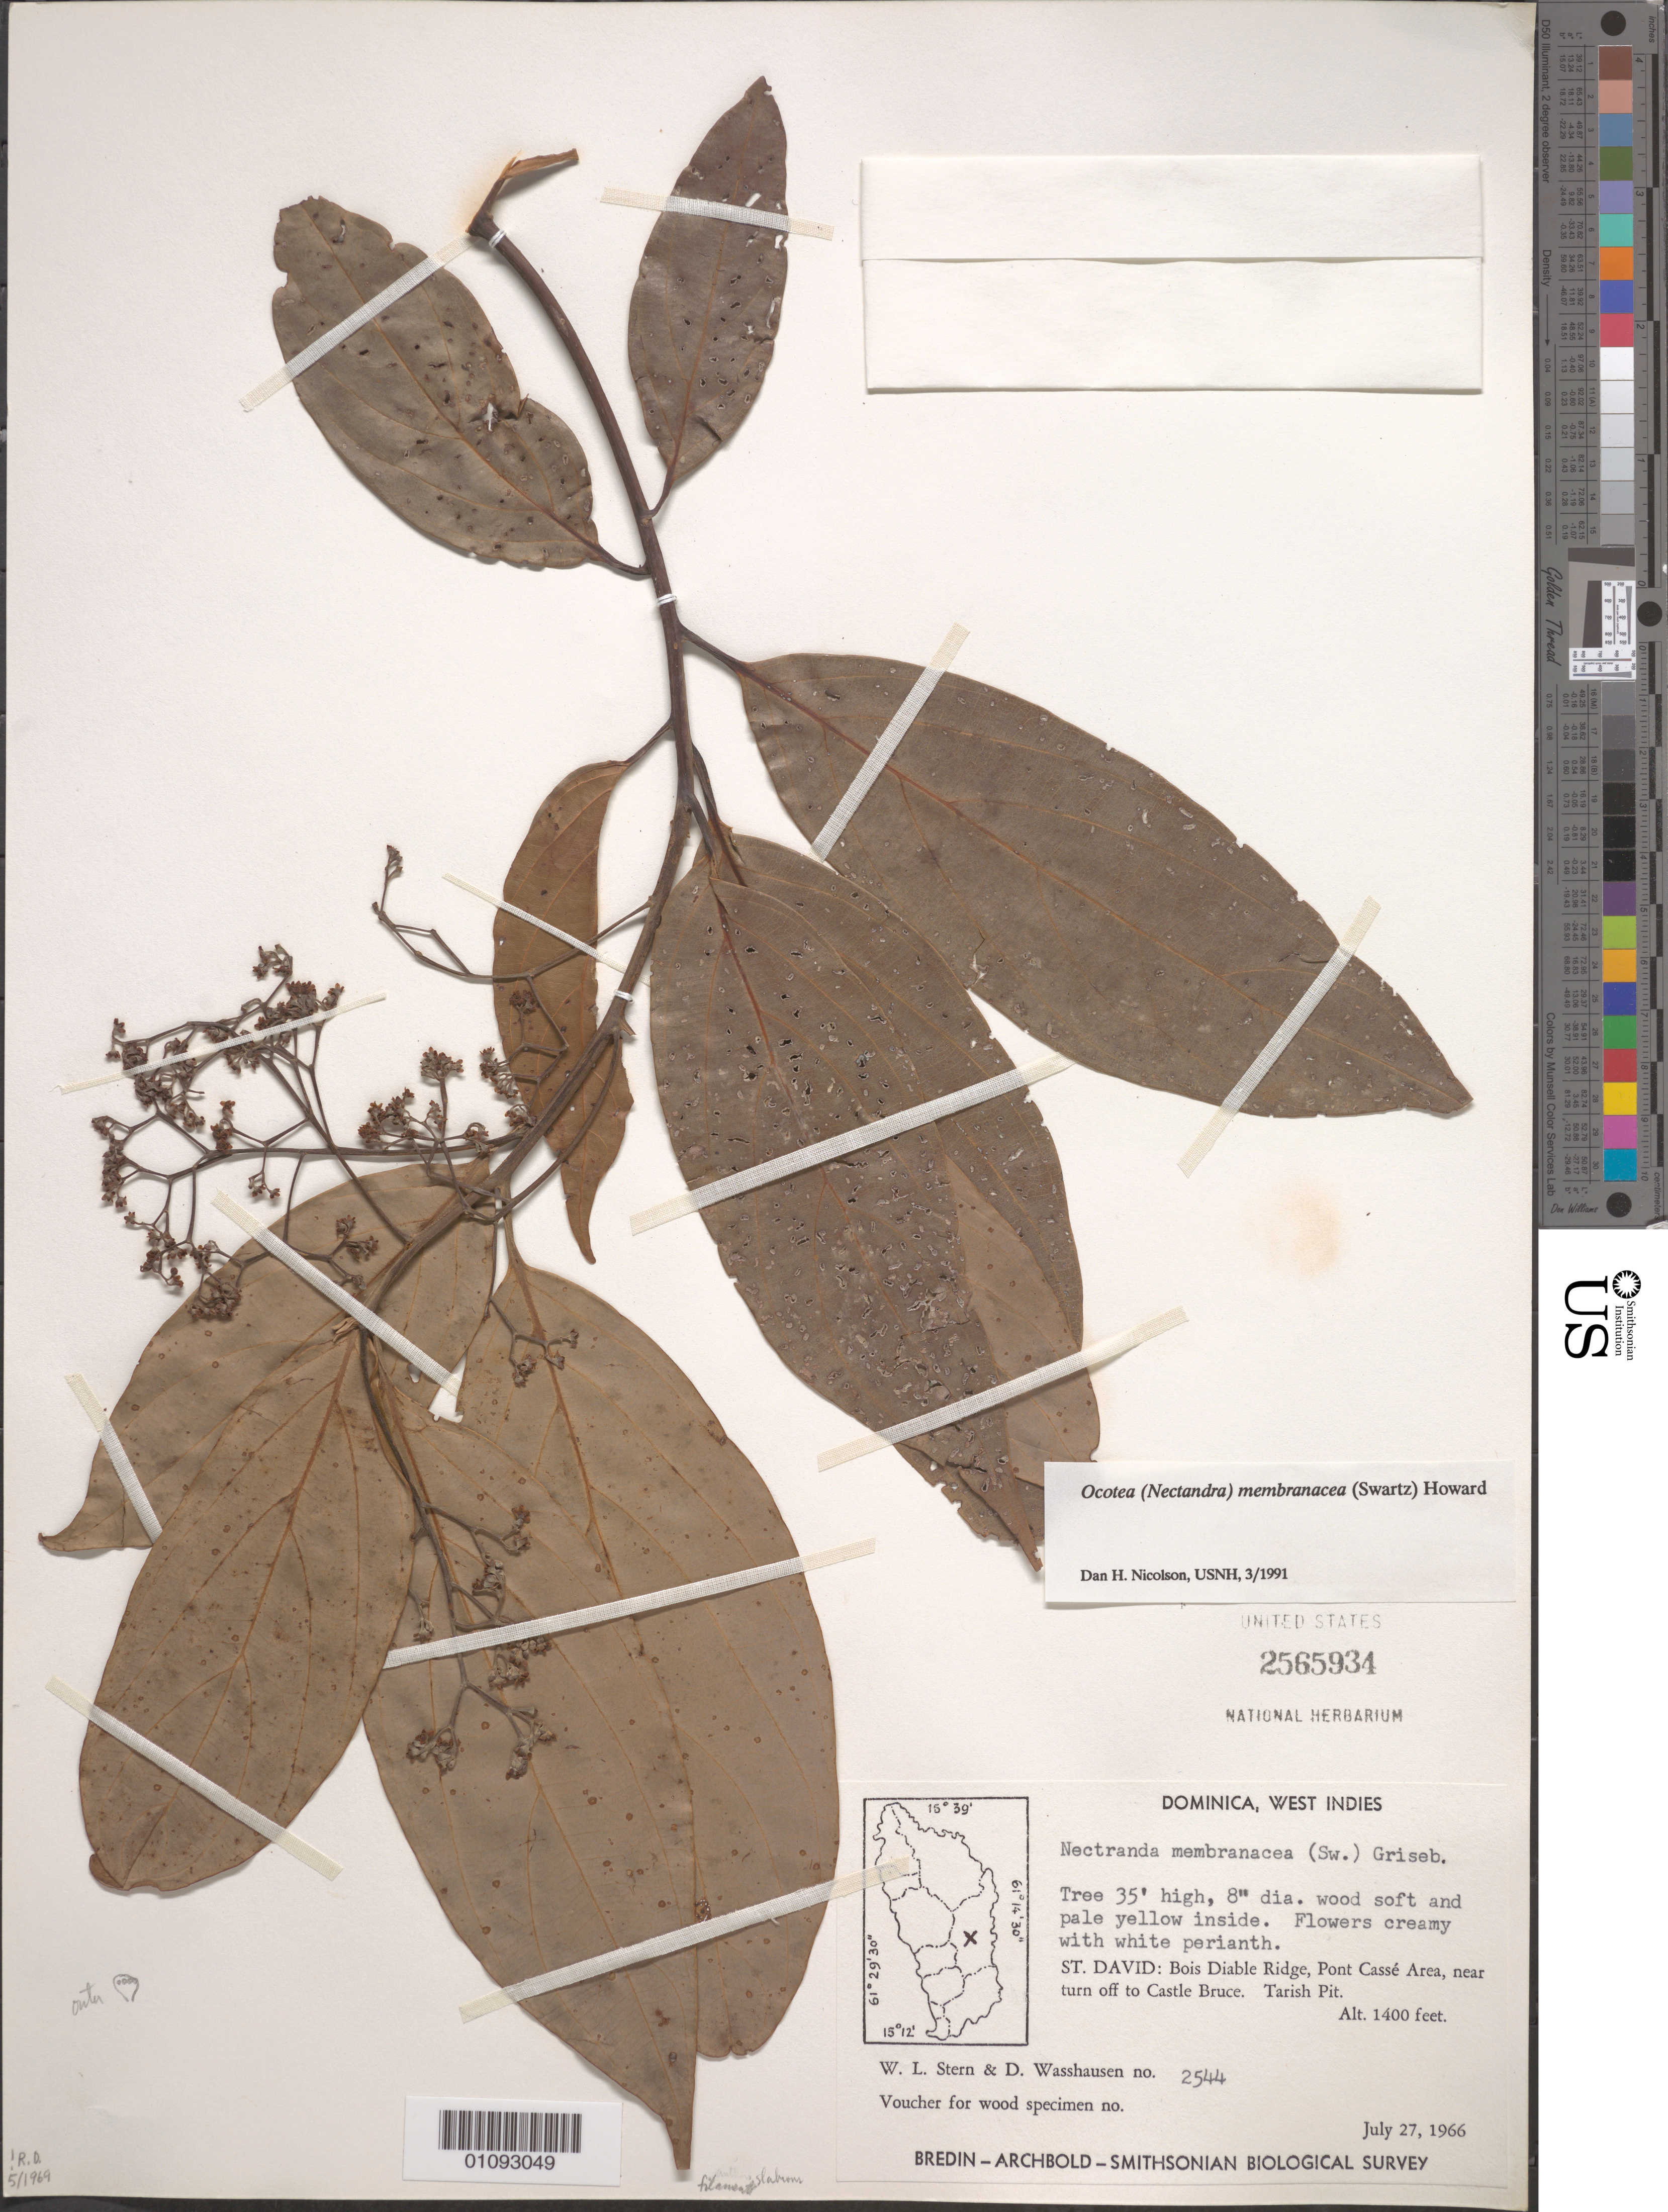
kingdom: Plantae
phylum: Tracheophyta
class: Magnoliopsida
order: Laurales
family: Lauraceae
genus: Nectandra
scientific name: Nectandra membranacea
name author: (Sw.) Griseb.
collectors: W. L. Stern & D. C. Wasshausen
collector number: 2544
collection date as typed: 27 Jul 1966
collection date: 1966-07-27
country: Dominica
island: Dominica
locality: Bois Diable Ridge, Pont Casse area.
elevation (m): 427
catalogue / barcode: US 2565934